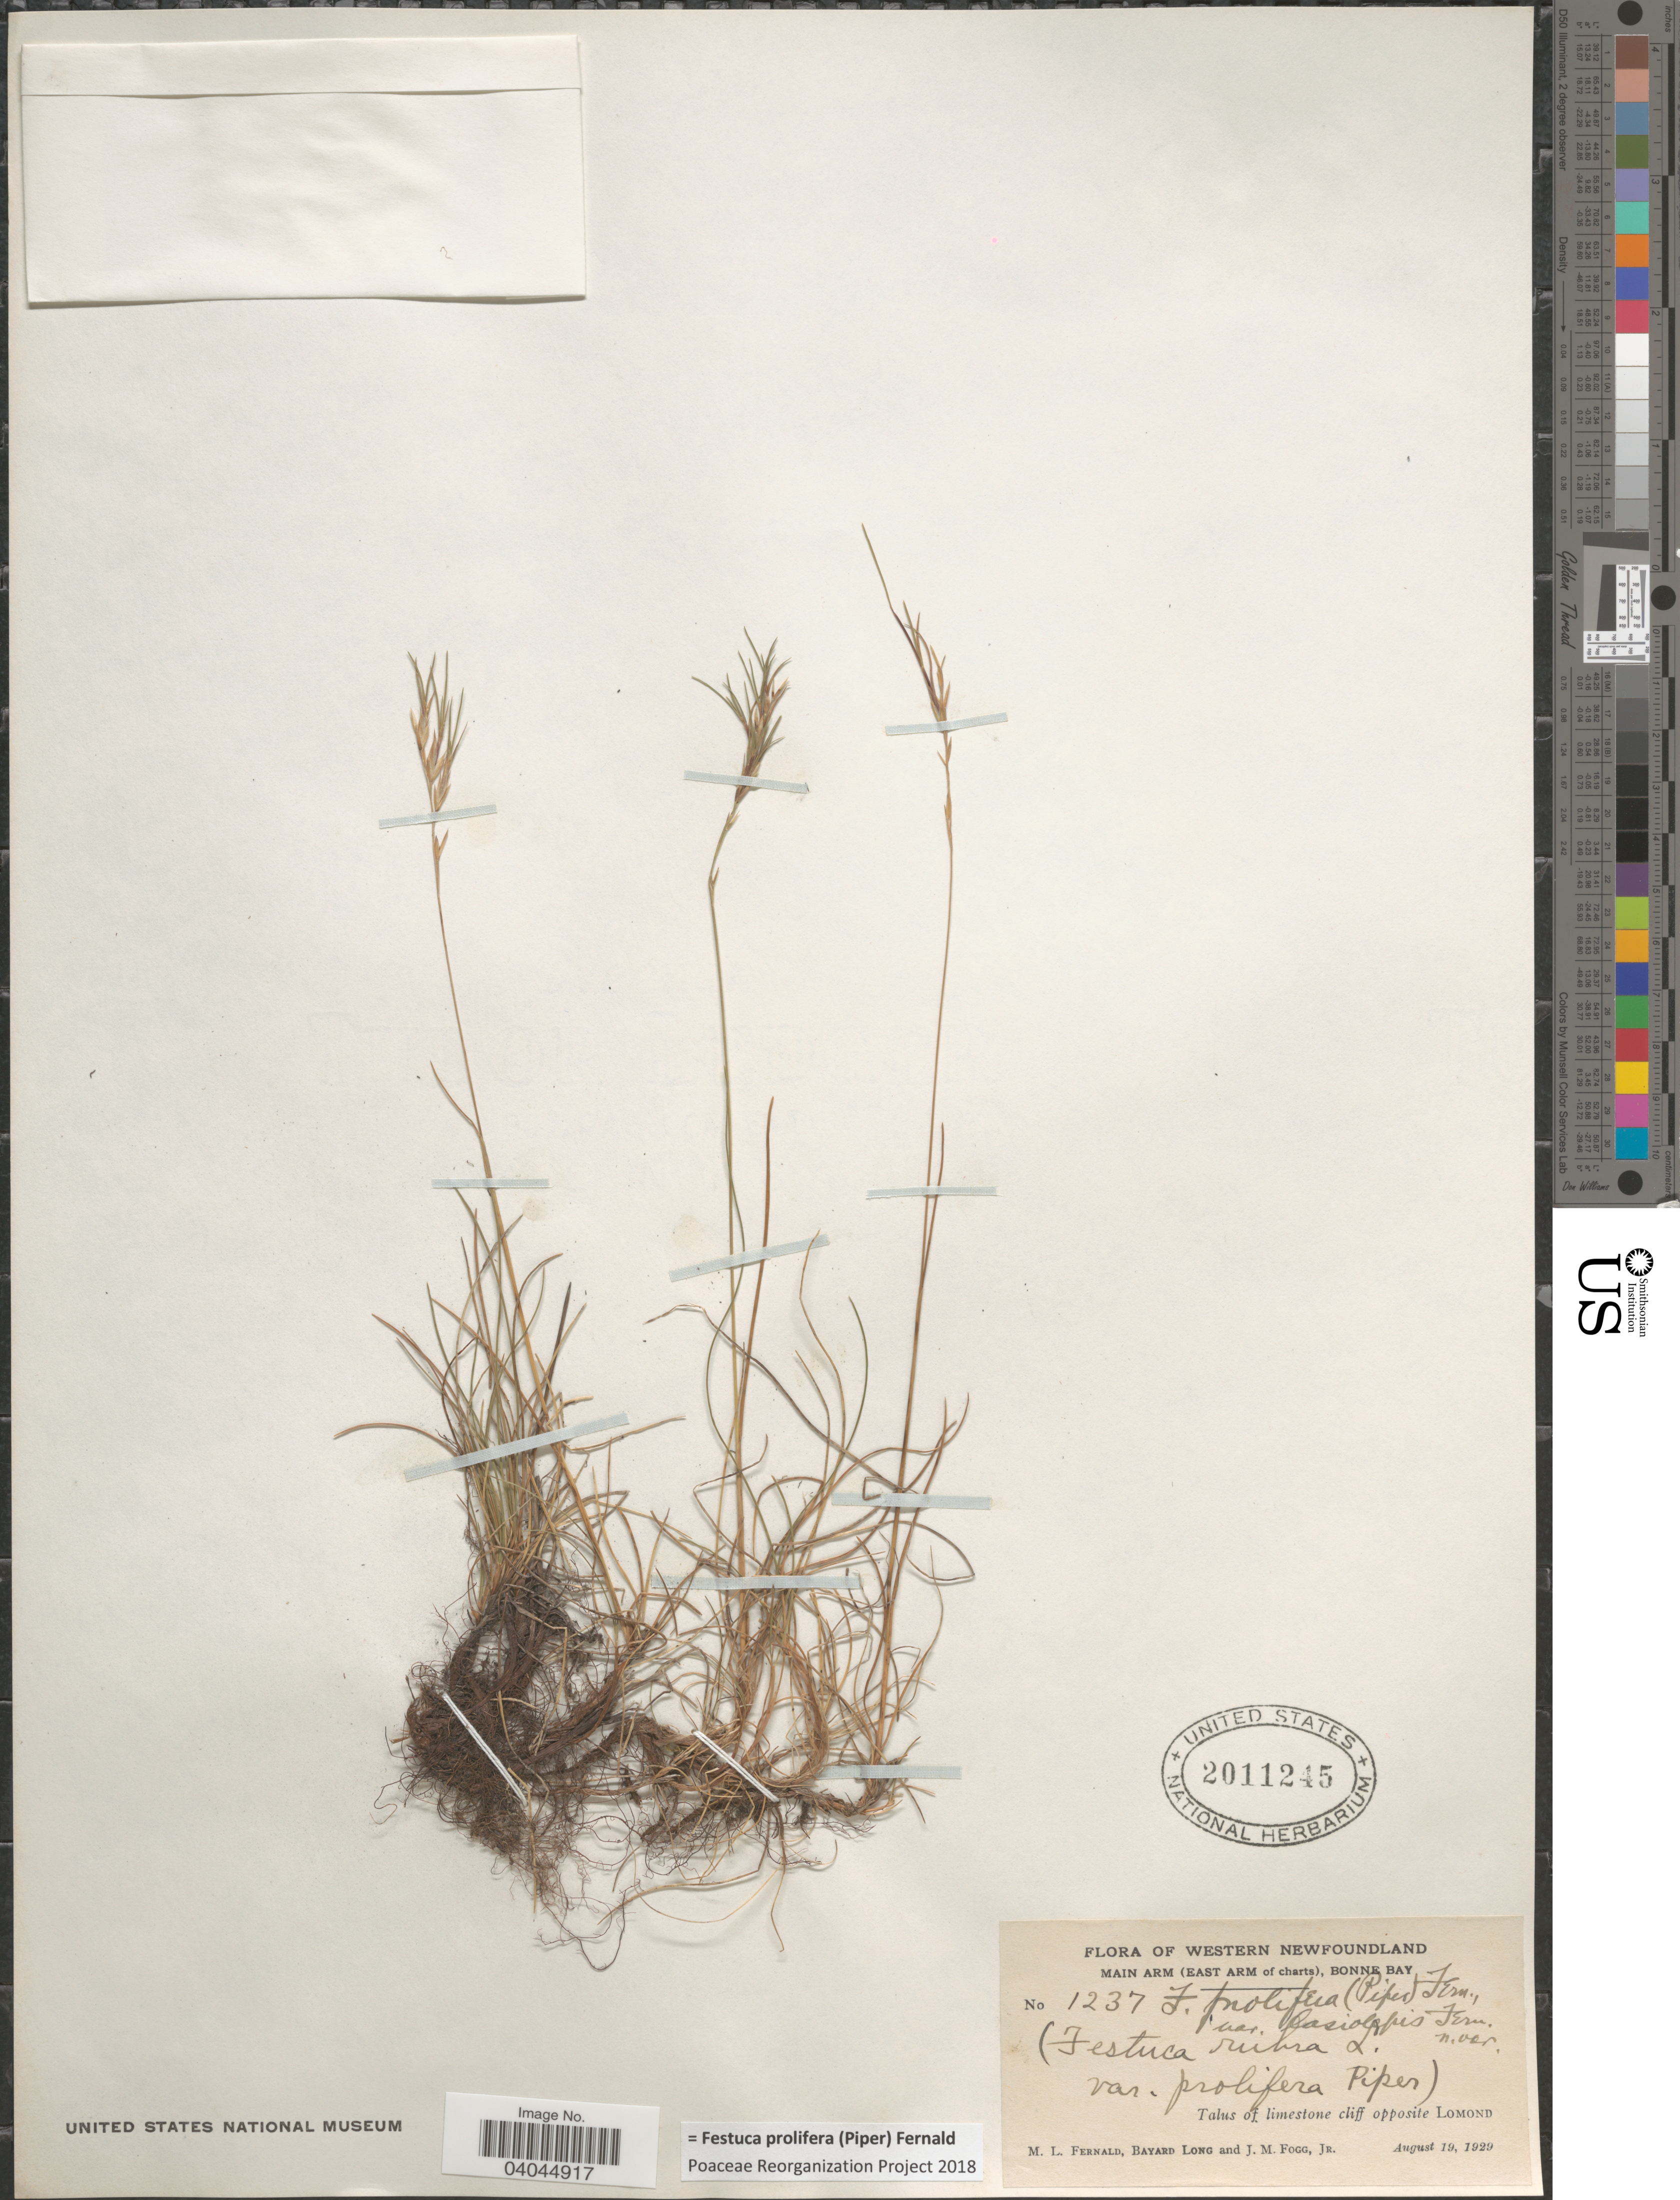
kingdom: Plantae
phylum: Tracheophyta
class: Liliopsida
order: Poales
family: Poaceae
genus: Festuca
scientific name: Festuca prolifera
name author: (Piper) Fernald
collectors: M. L. Fernald, B. Long & J. Fogg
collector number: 1237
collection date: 1929-08-19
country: Canada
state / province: Newfoundland and Labrador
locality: Western Newfoundland. Main Arm (East Arm of charts), Bonne Bay. Talus of limestone cliff opposite Lomond.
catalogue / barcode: US 2011245